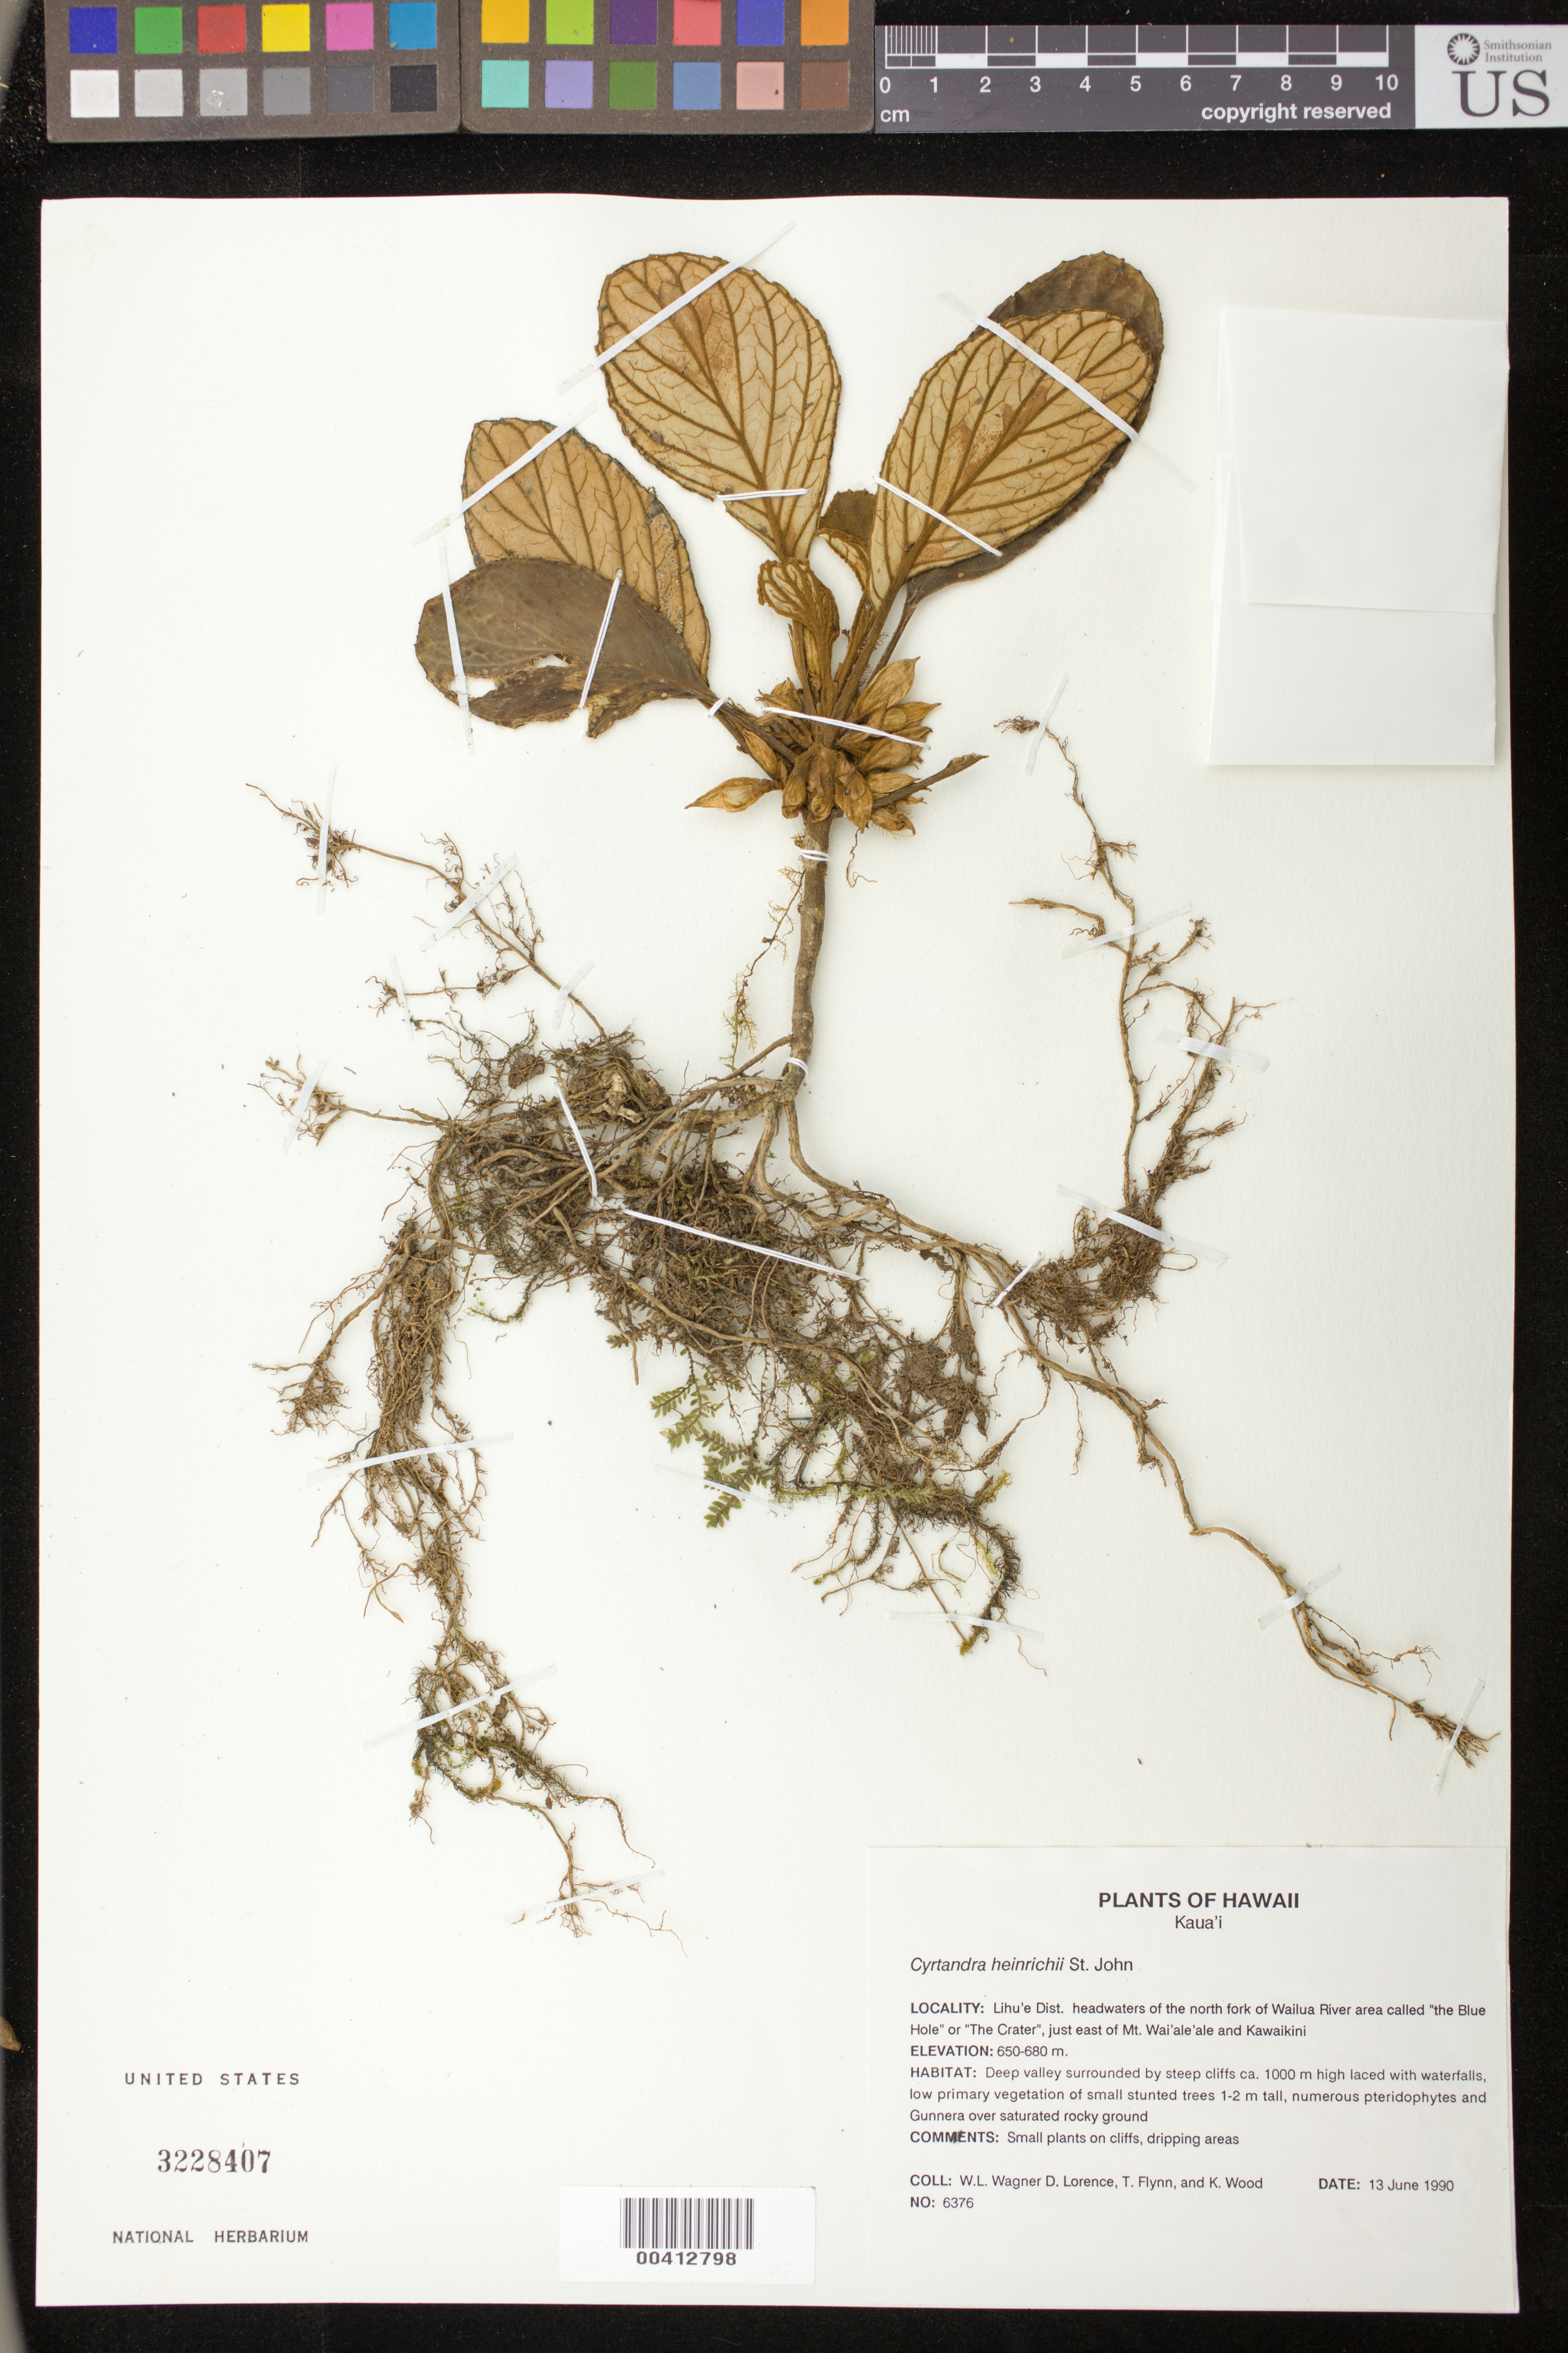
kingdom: Plantae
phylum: Tracheophyta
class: Magnoliopsida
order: Lamiales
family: Gesneriaceae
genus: Cyrtandra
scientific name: Cyrtandra heinrichii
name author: H. St. John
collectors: W. L. Wagner, D. Lorence, T. W. Flynn & K. R. Wood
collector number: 6376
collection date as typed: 13 Jun 1990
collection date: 1990-06-13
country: United States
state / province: Hawaii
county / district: Kauai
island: Kaua'i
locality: Lihu'e, Wailua river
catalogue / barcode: US 3228407